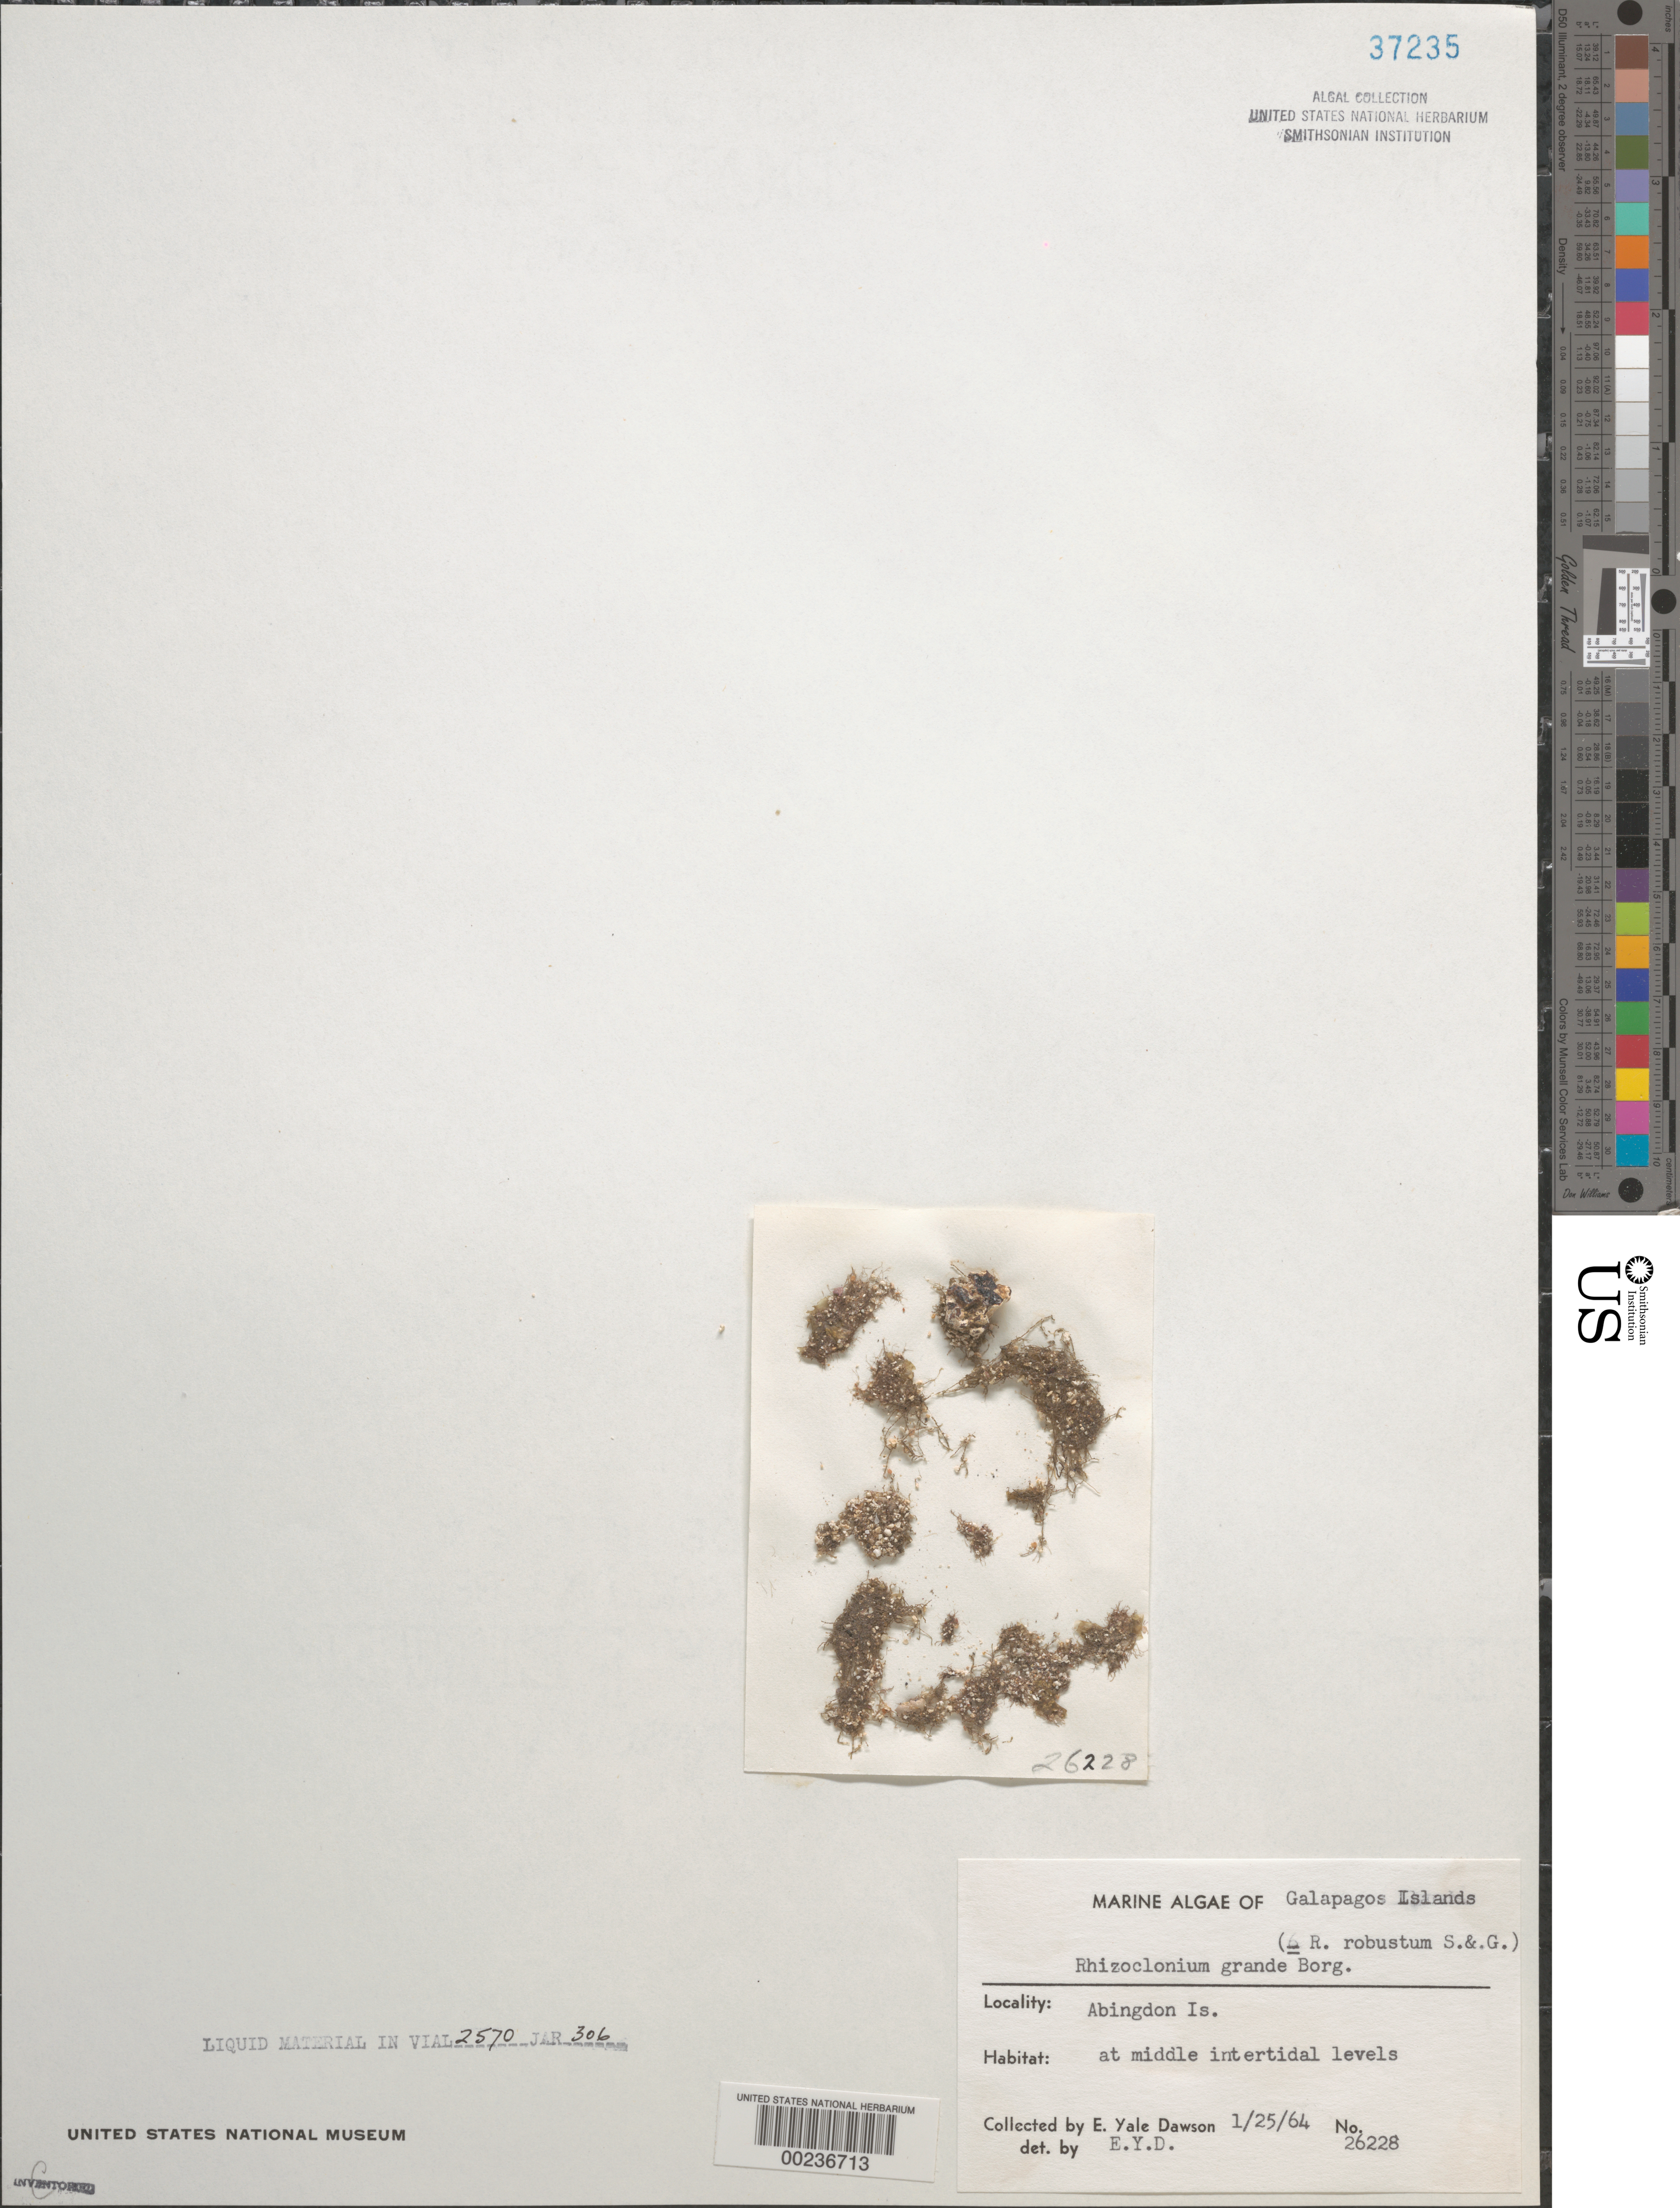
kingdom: Plantae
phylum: Chlorophyta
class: Ulvophyceae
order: Cladophorales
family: Cladophoraceae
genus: Rhizoclonium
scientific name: Rhizoclonium grande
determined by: Dawson, E. Y.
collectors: E. Y. Dawson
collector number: EYD 26228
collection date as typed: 25 Jan 1964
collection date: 1964-01-25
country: Ecuador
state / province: Colón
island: Pinta [Abingdon]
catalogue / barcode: US 37235